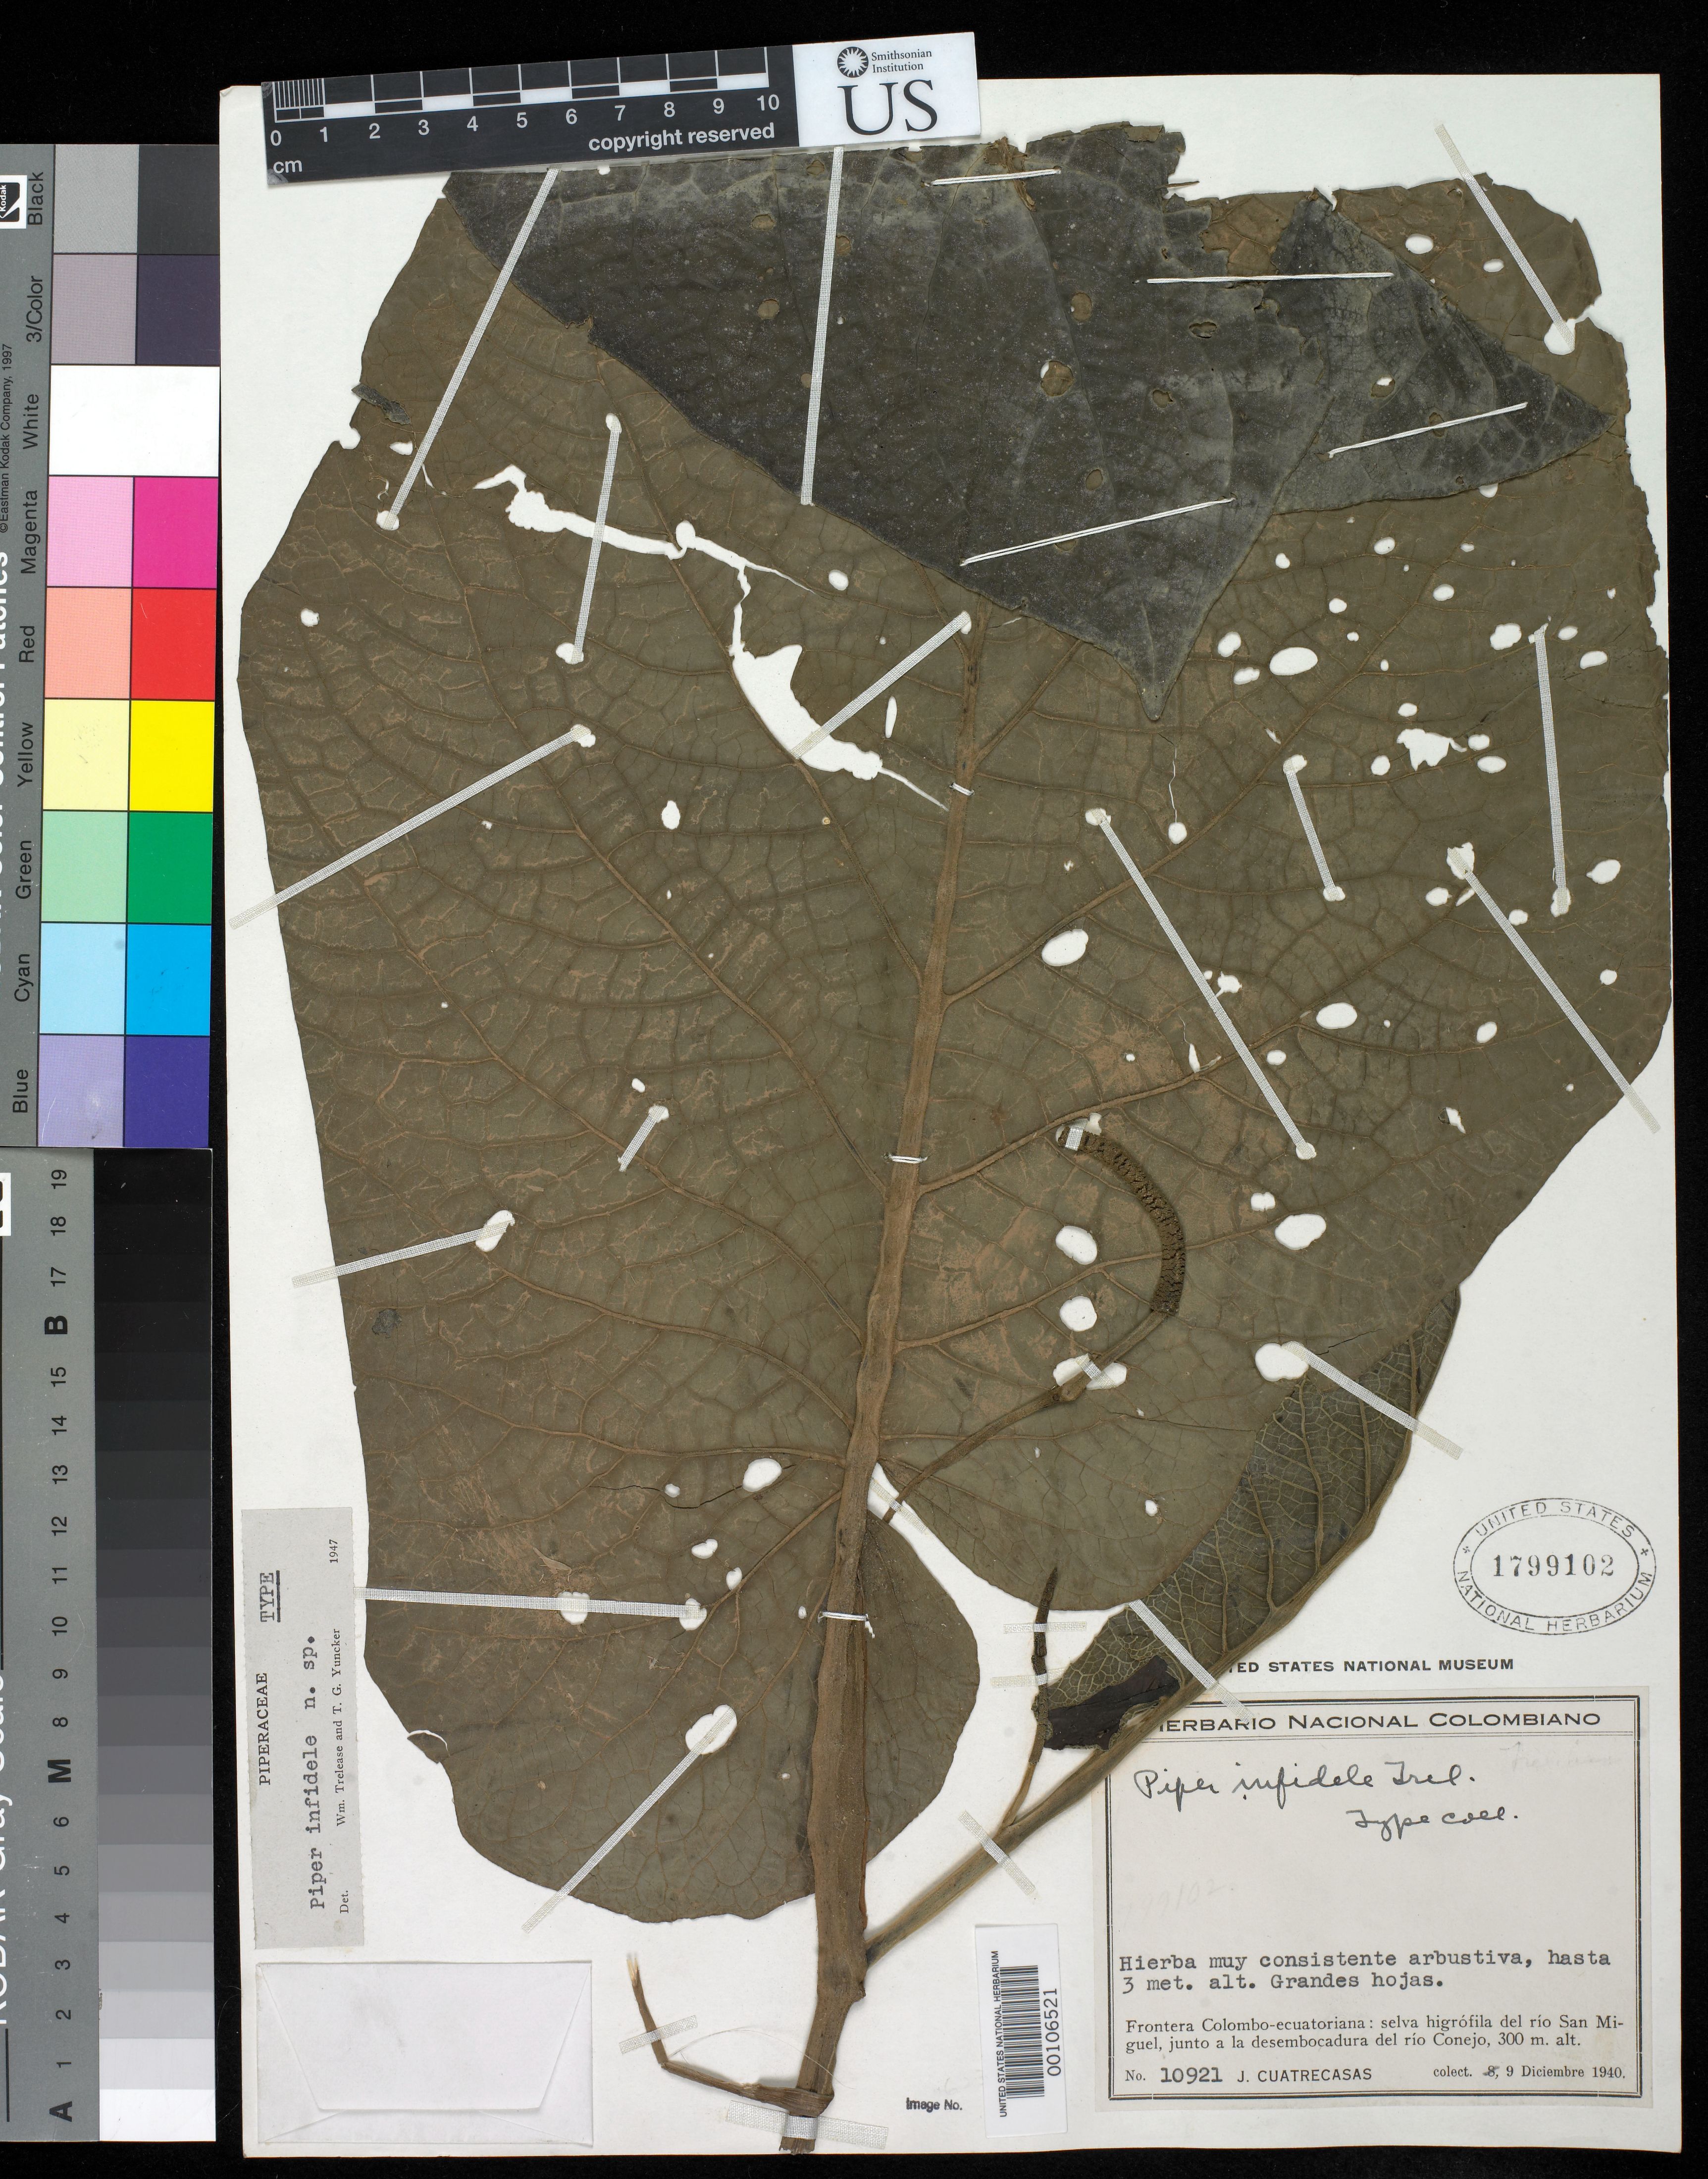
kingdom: Plantae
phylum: Tracheophyta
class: Magnoliopsida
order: Piperales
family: Piperaceae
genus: Piper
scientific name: Piper infidele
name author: Trel. & Yunck.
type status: Holotype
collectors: J. Cuatrecasas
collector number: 10921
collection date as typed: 09 Dec 1940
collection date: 1940-12-09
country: Colombia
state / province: Putumayo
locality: Confluence of Sal Miguel and Conejo Rivers.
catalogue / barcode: US 1799102